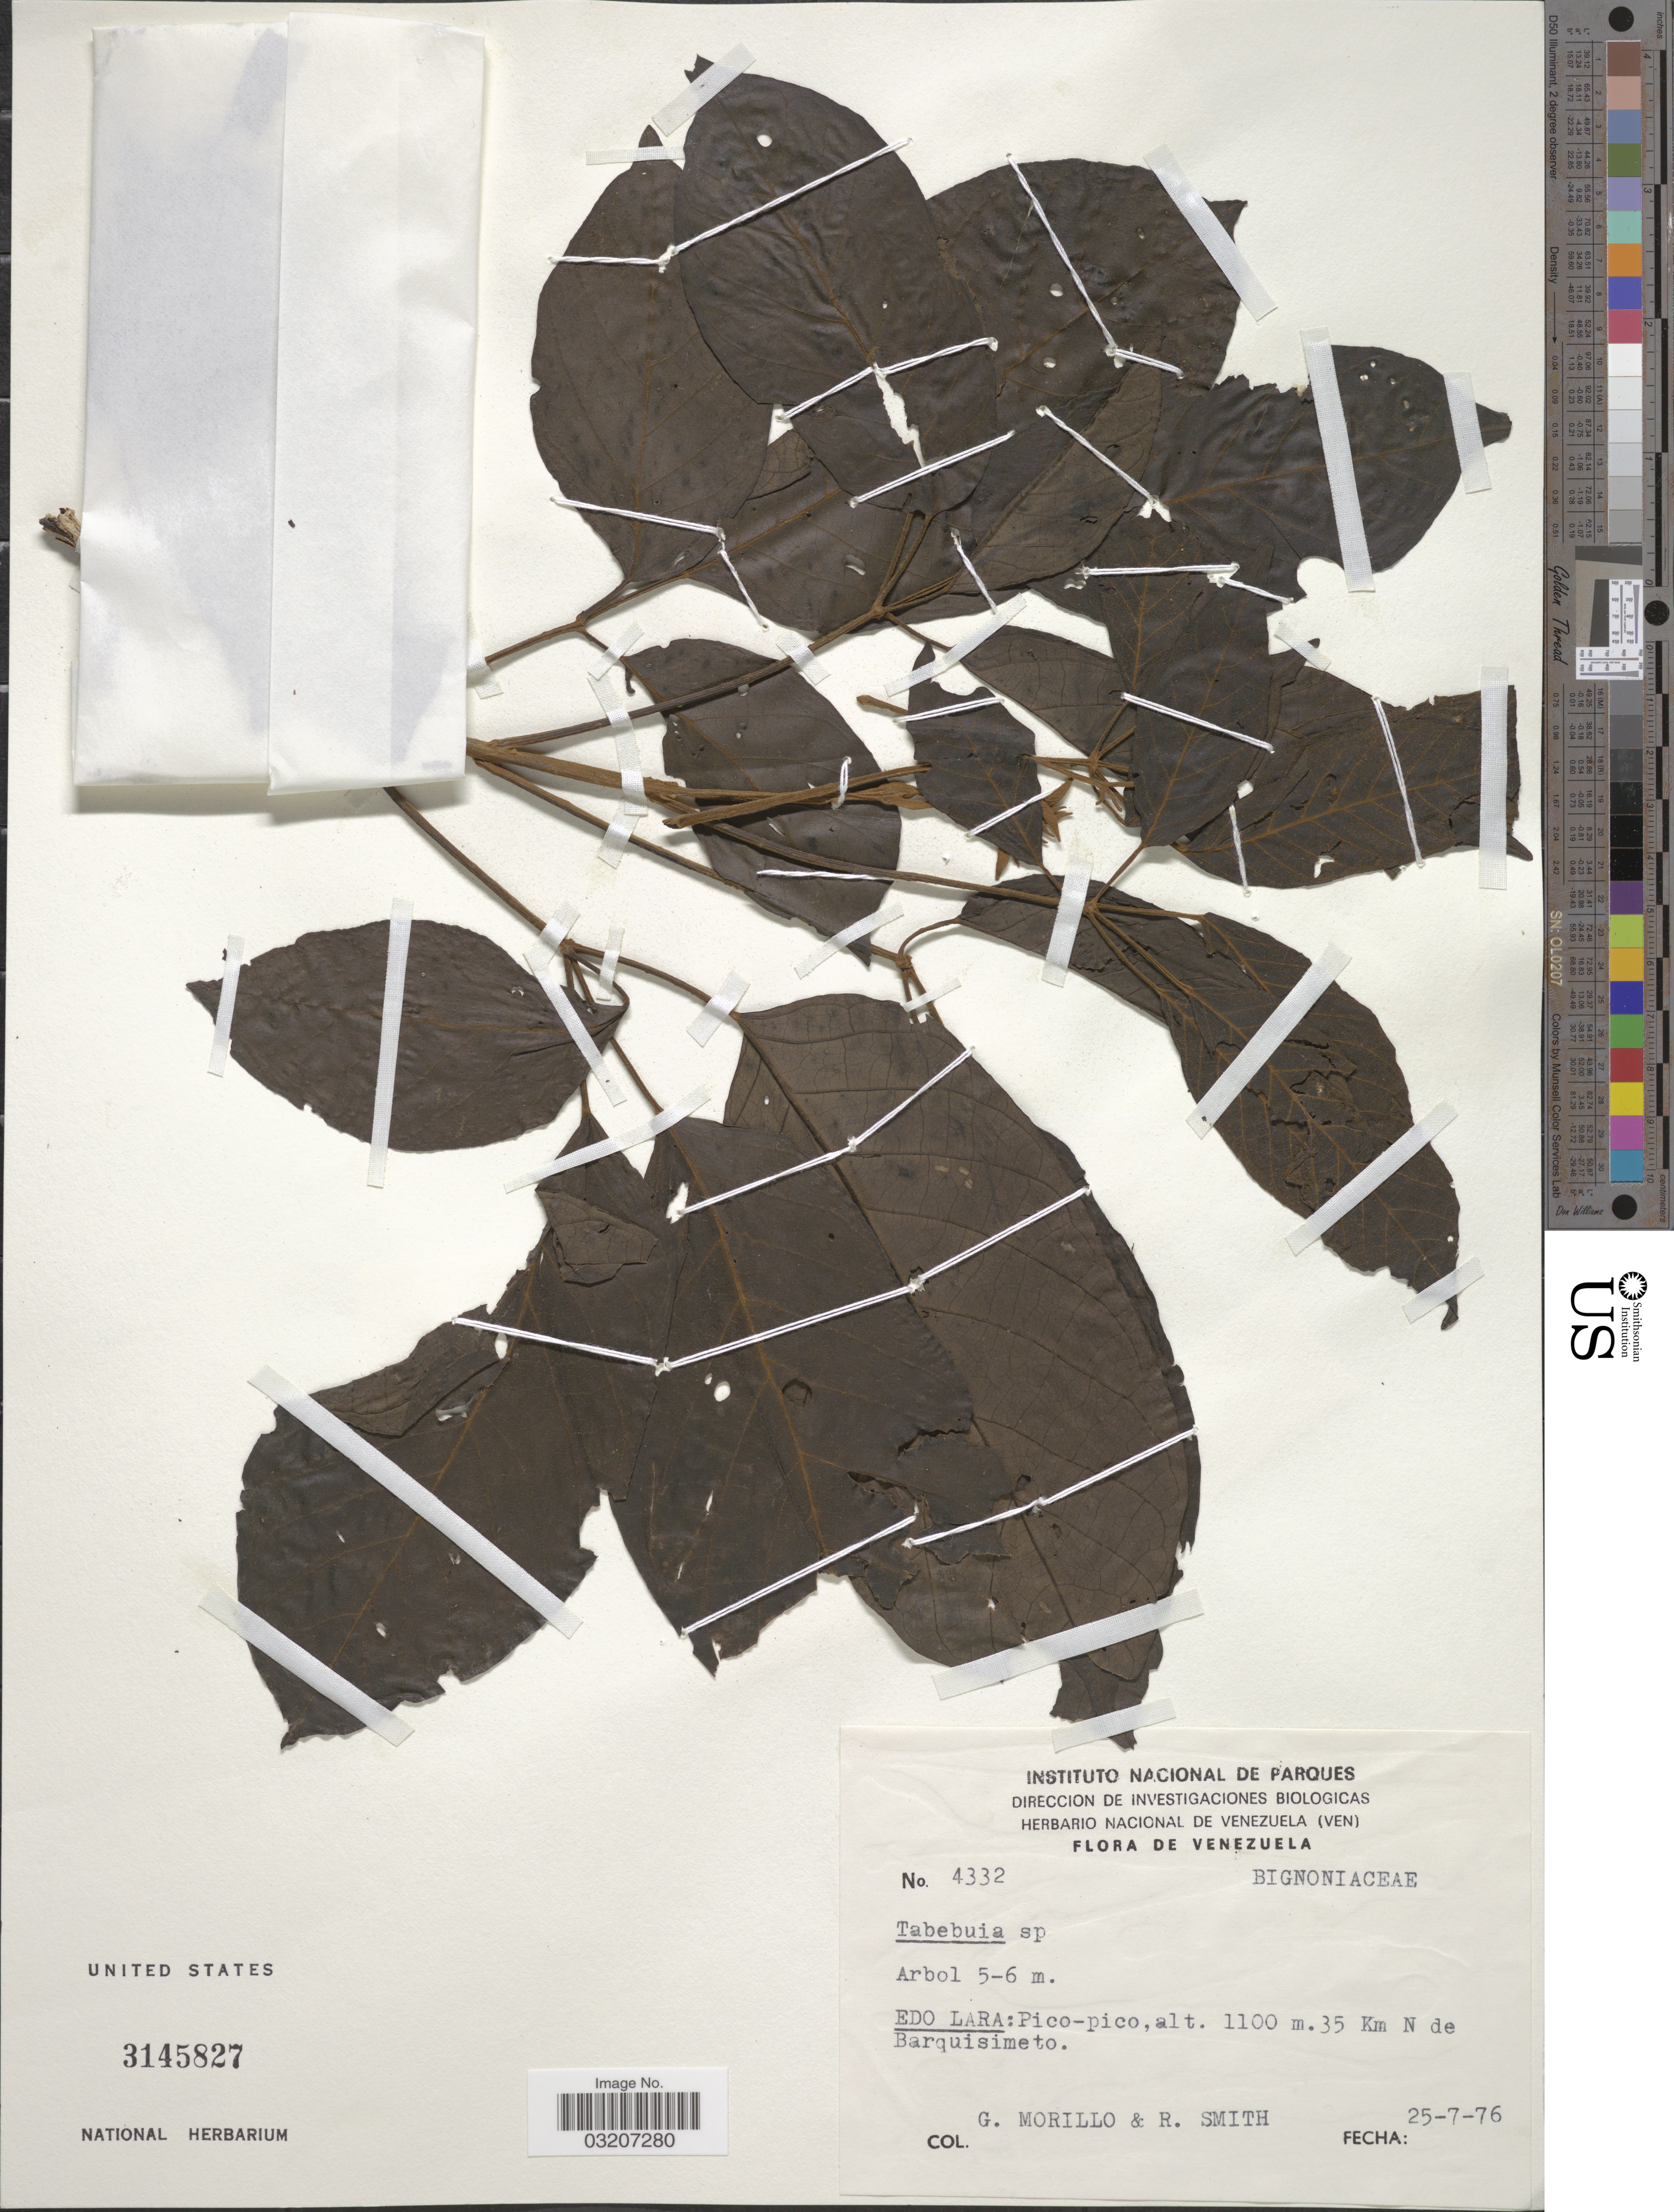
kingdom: Plantae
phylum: Tracheophyta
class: Magnoliopsida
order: Lamiales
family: Bignoniaceae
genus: Tabebuia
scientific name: Tabebuia sp.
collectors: G. Morillo & R. Smith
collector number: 4332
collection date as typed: Transcribed d/m/y: 25/7/76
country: Venezuela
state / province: Lara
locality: Pico-pico, 35 Km N de Barquisimeto.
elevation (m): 1100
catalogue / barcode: US 3145827